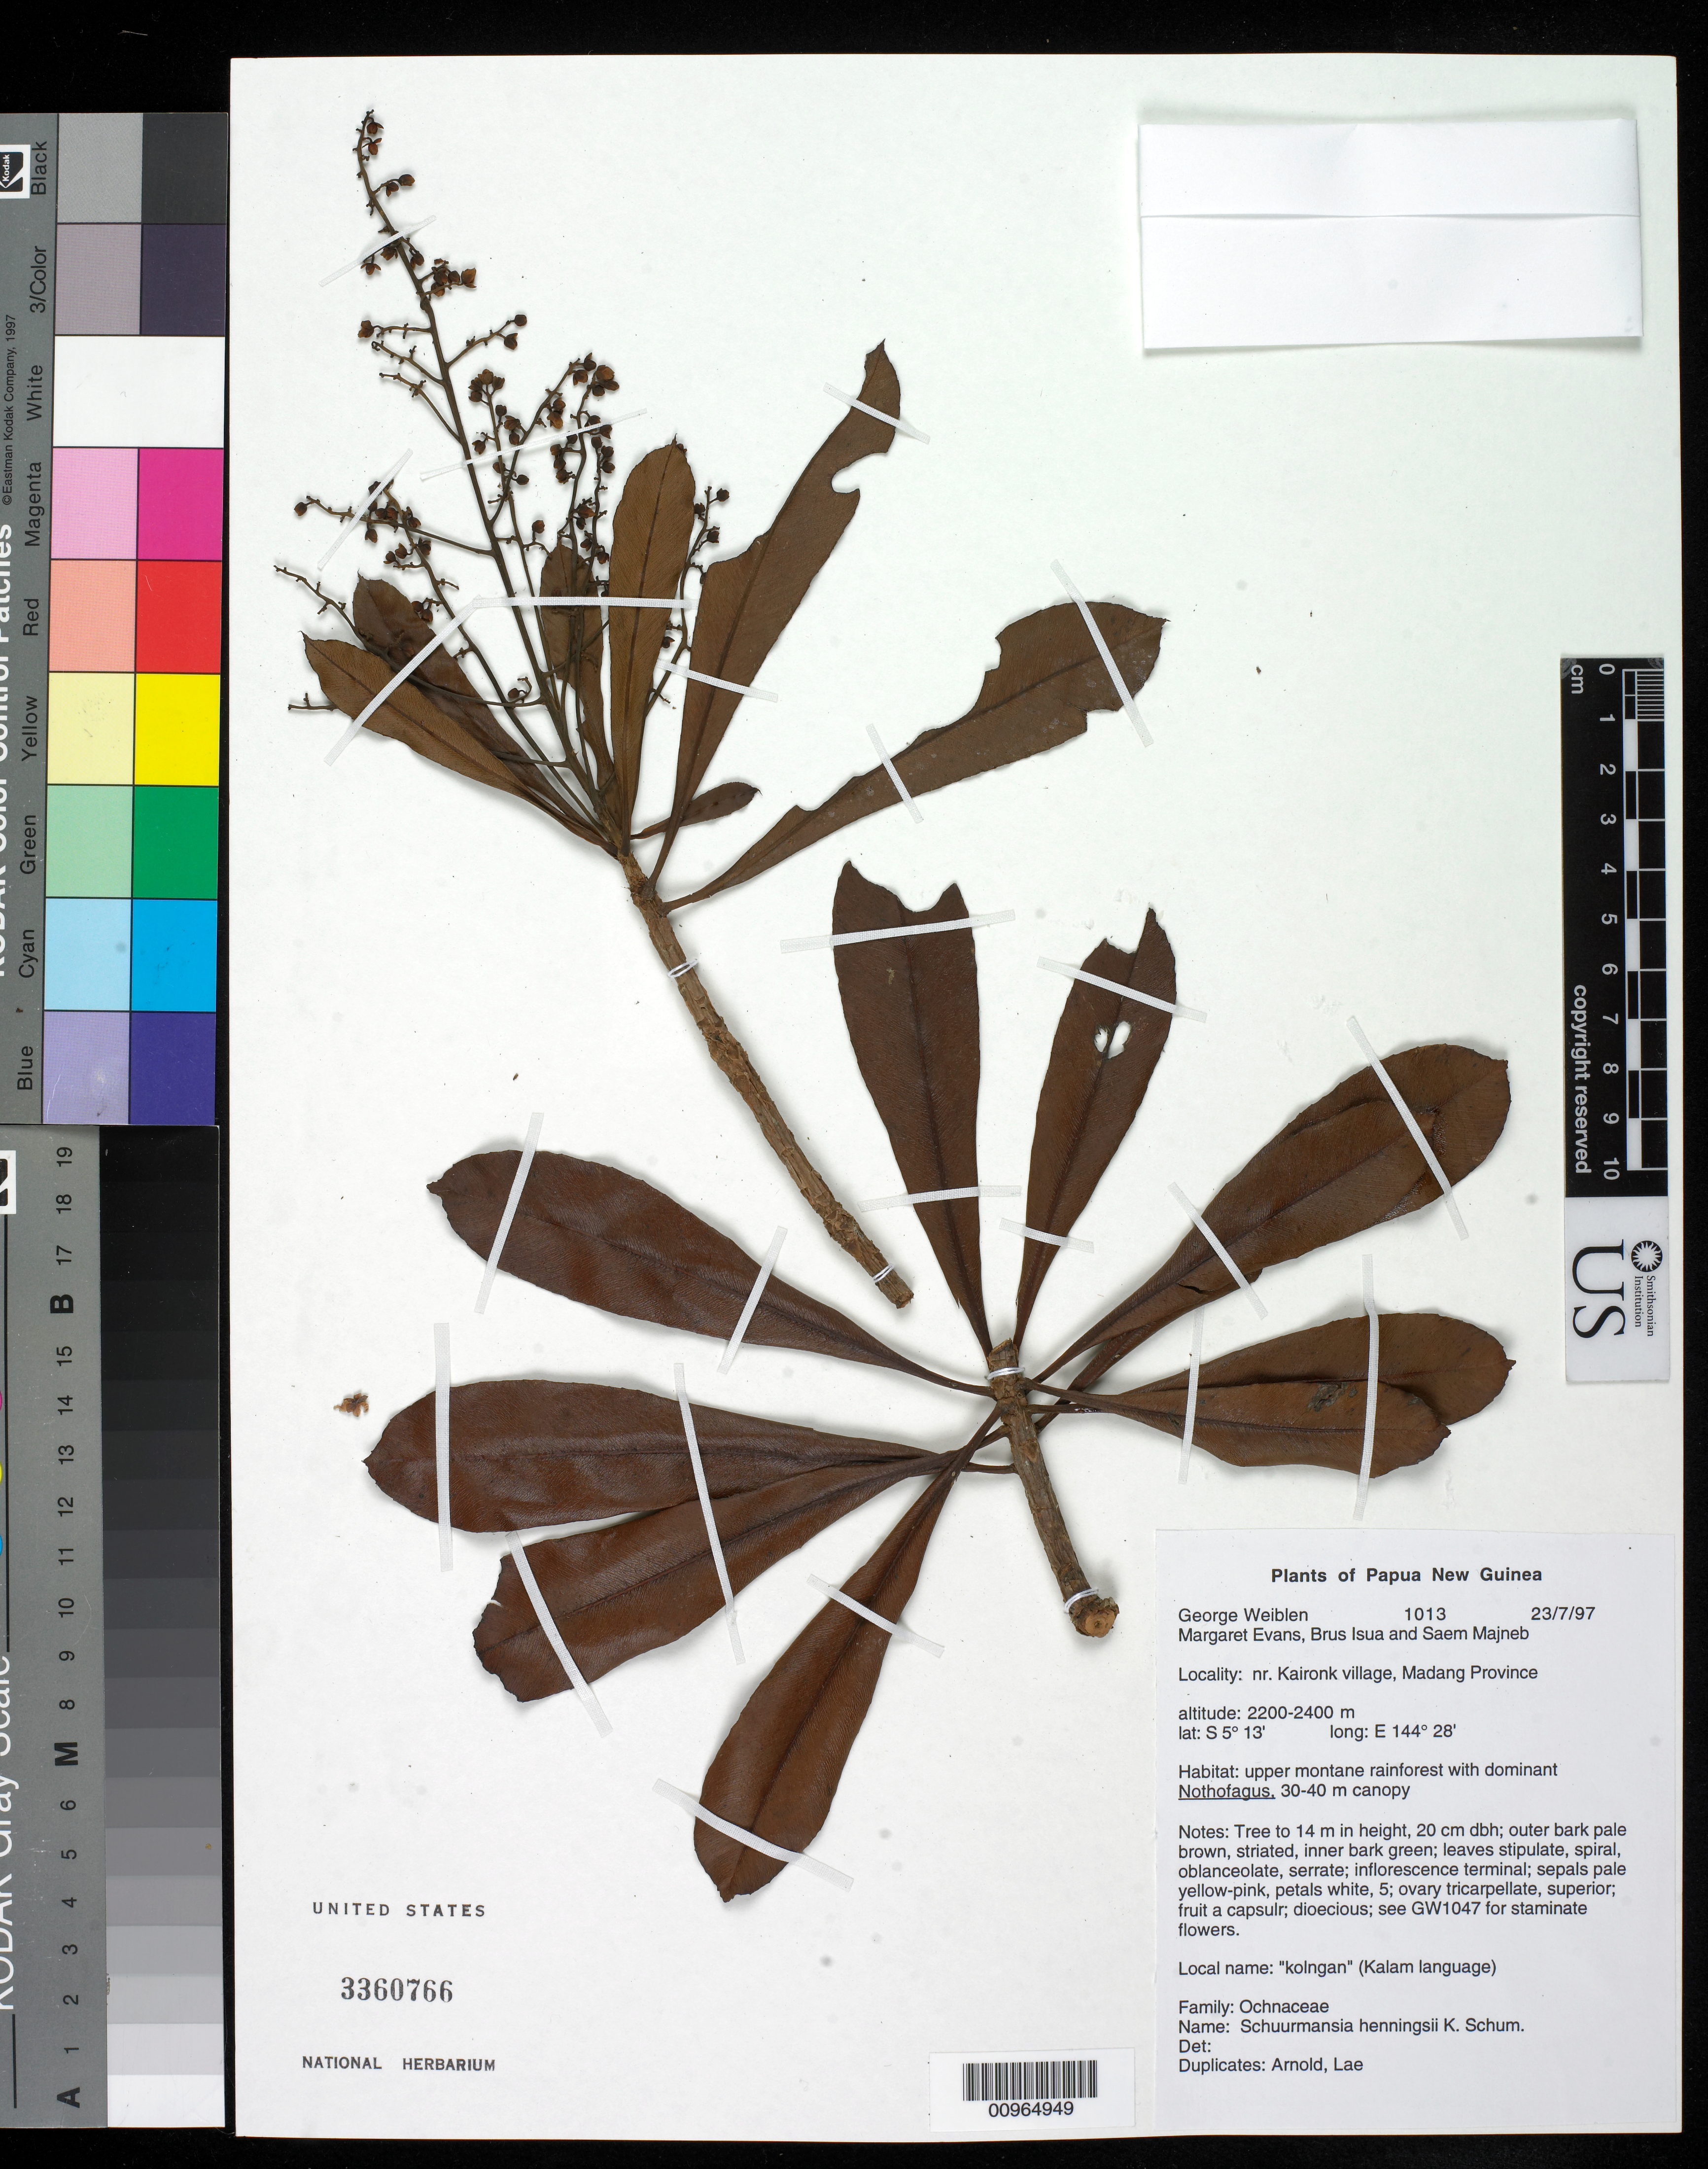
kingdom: Plantae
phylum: Tracheophyta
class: Magnoliopsida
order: Malpighiales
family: Ochnaceae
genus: Schuurmansia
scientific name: Schuurmansia henningsii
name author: K. Schum.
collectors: G. D. Weiblen, Marg. Evans, B. Isua & S. Majneb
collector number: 1013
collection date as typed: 23 Jul 1997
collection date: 1997-07-23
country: Papua New Guinea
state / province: Madang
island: New Guinea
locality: nr. Kaironk village, Madang Province. Upper montane rainforest with dominant Nothofagus. 30-40m canopy.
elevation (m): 2200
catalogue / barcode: US 3360766